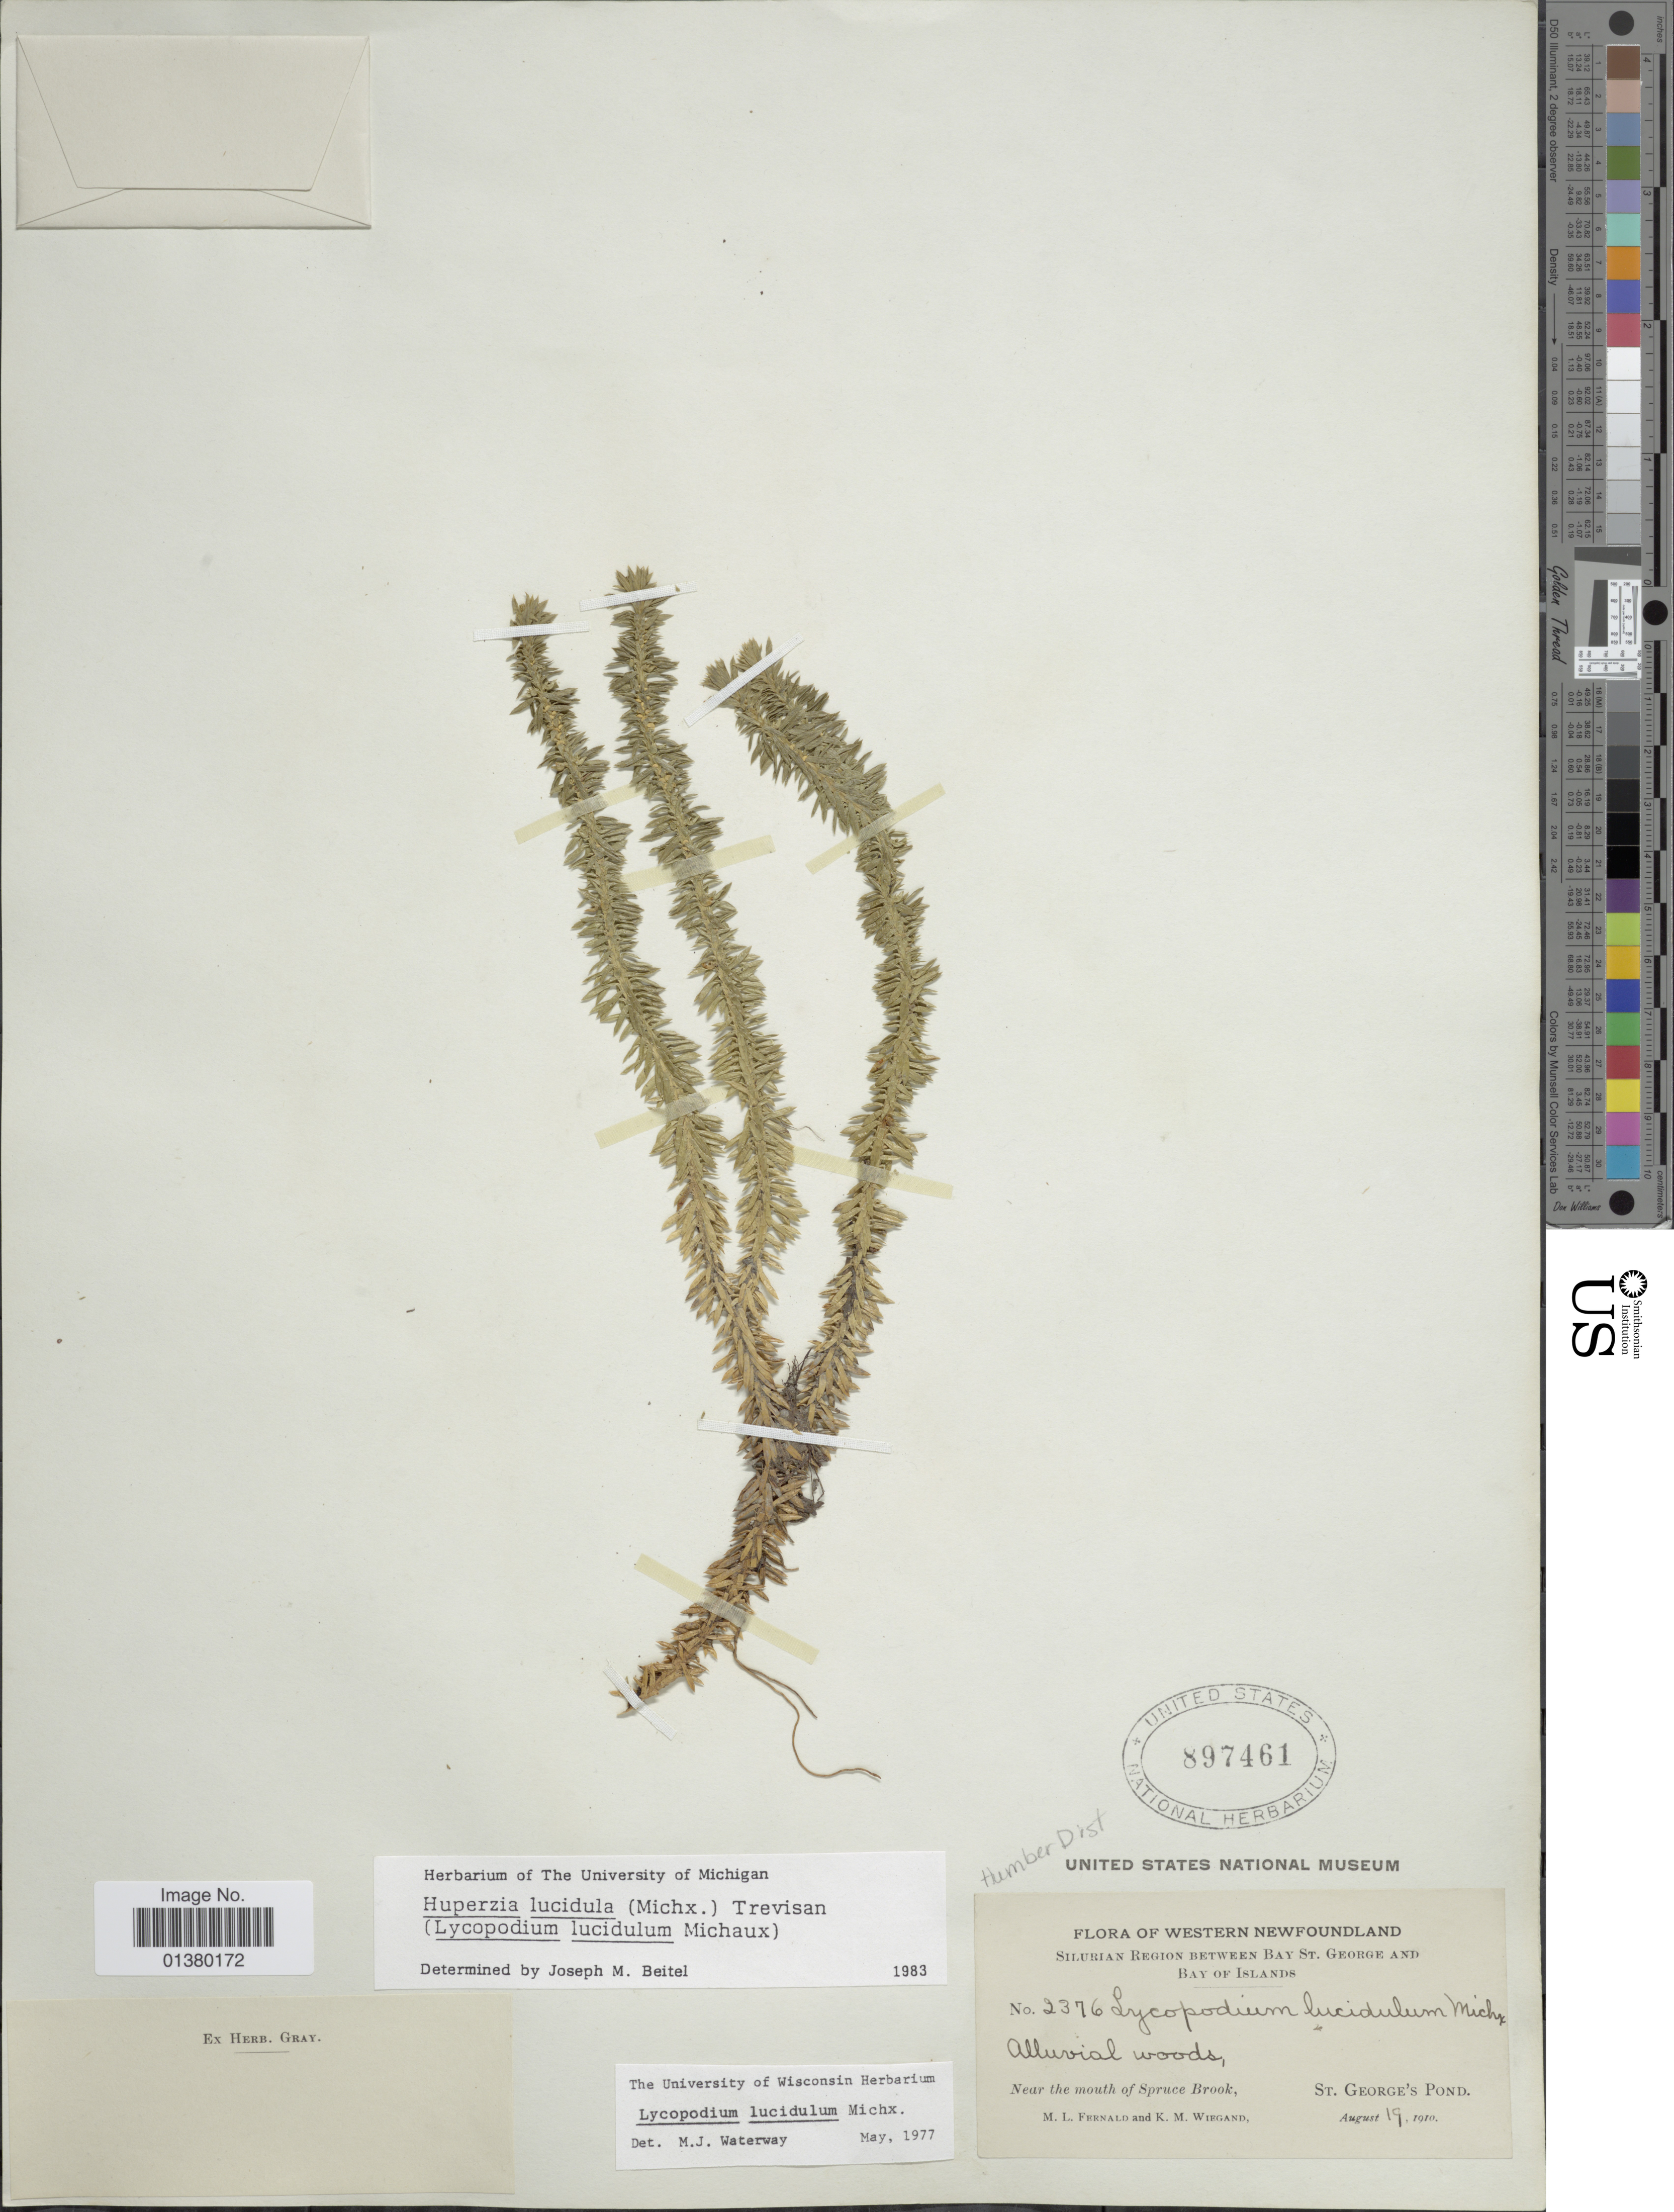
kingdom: Plantae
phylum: Tracheophyta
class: Lycopodiopsida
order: Lycopodiales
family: Lycopodiaceae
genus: Huperzia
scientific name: Huperzia lucidula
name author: (Michx.) Trevis.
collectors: M. L. Fernald & K. M. Wiegand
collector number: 2376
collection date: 1910-08-19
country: Canada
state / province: Newfoundland and Labrador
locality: Western Newfoundland, Near the mouth of Spruce Brook, St George's Pond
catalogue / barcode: US 897461